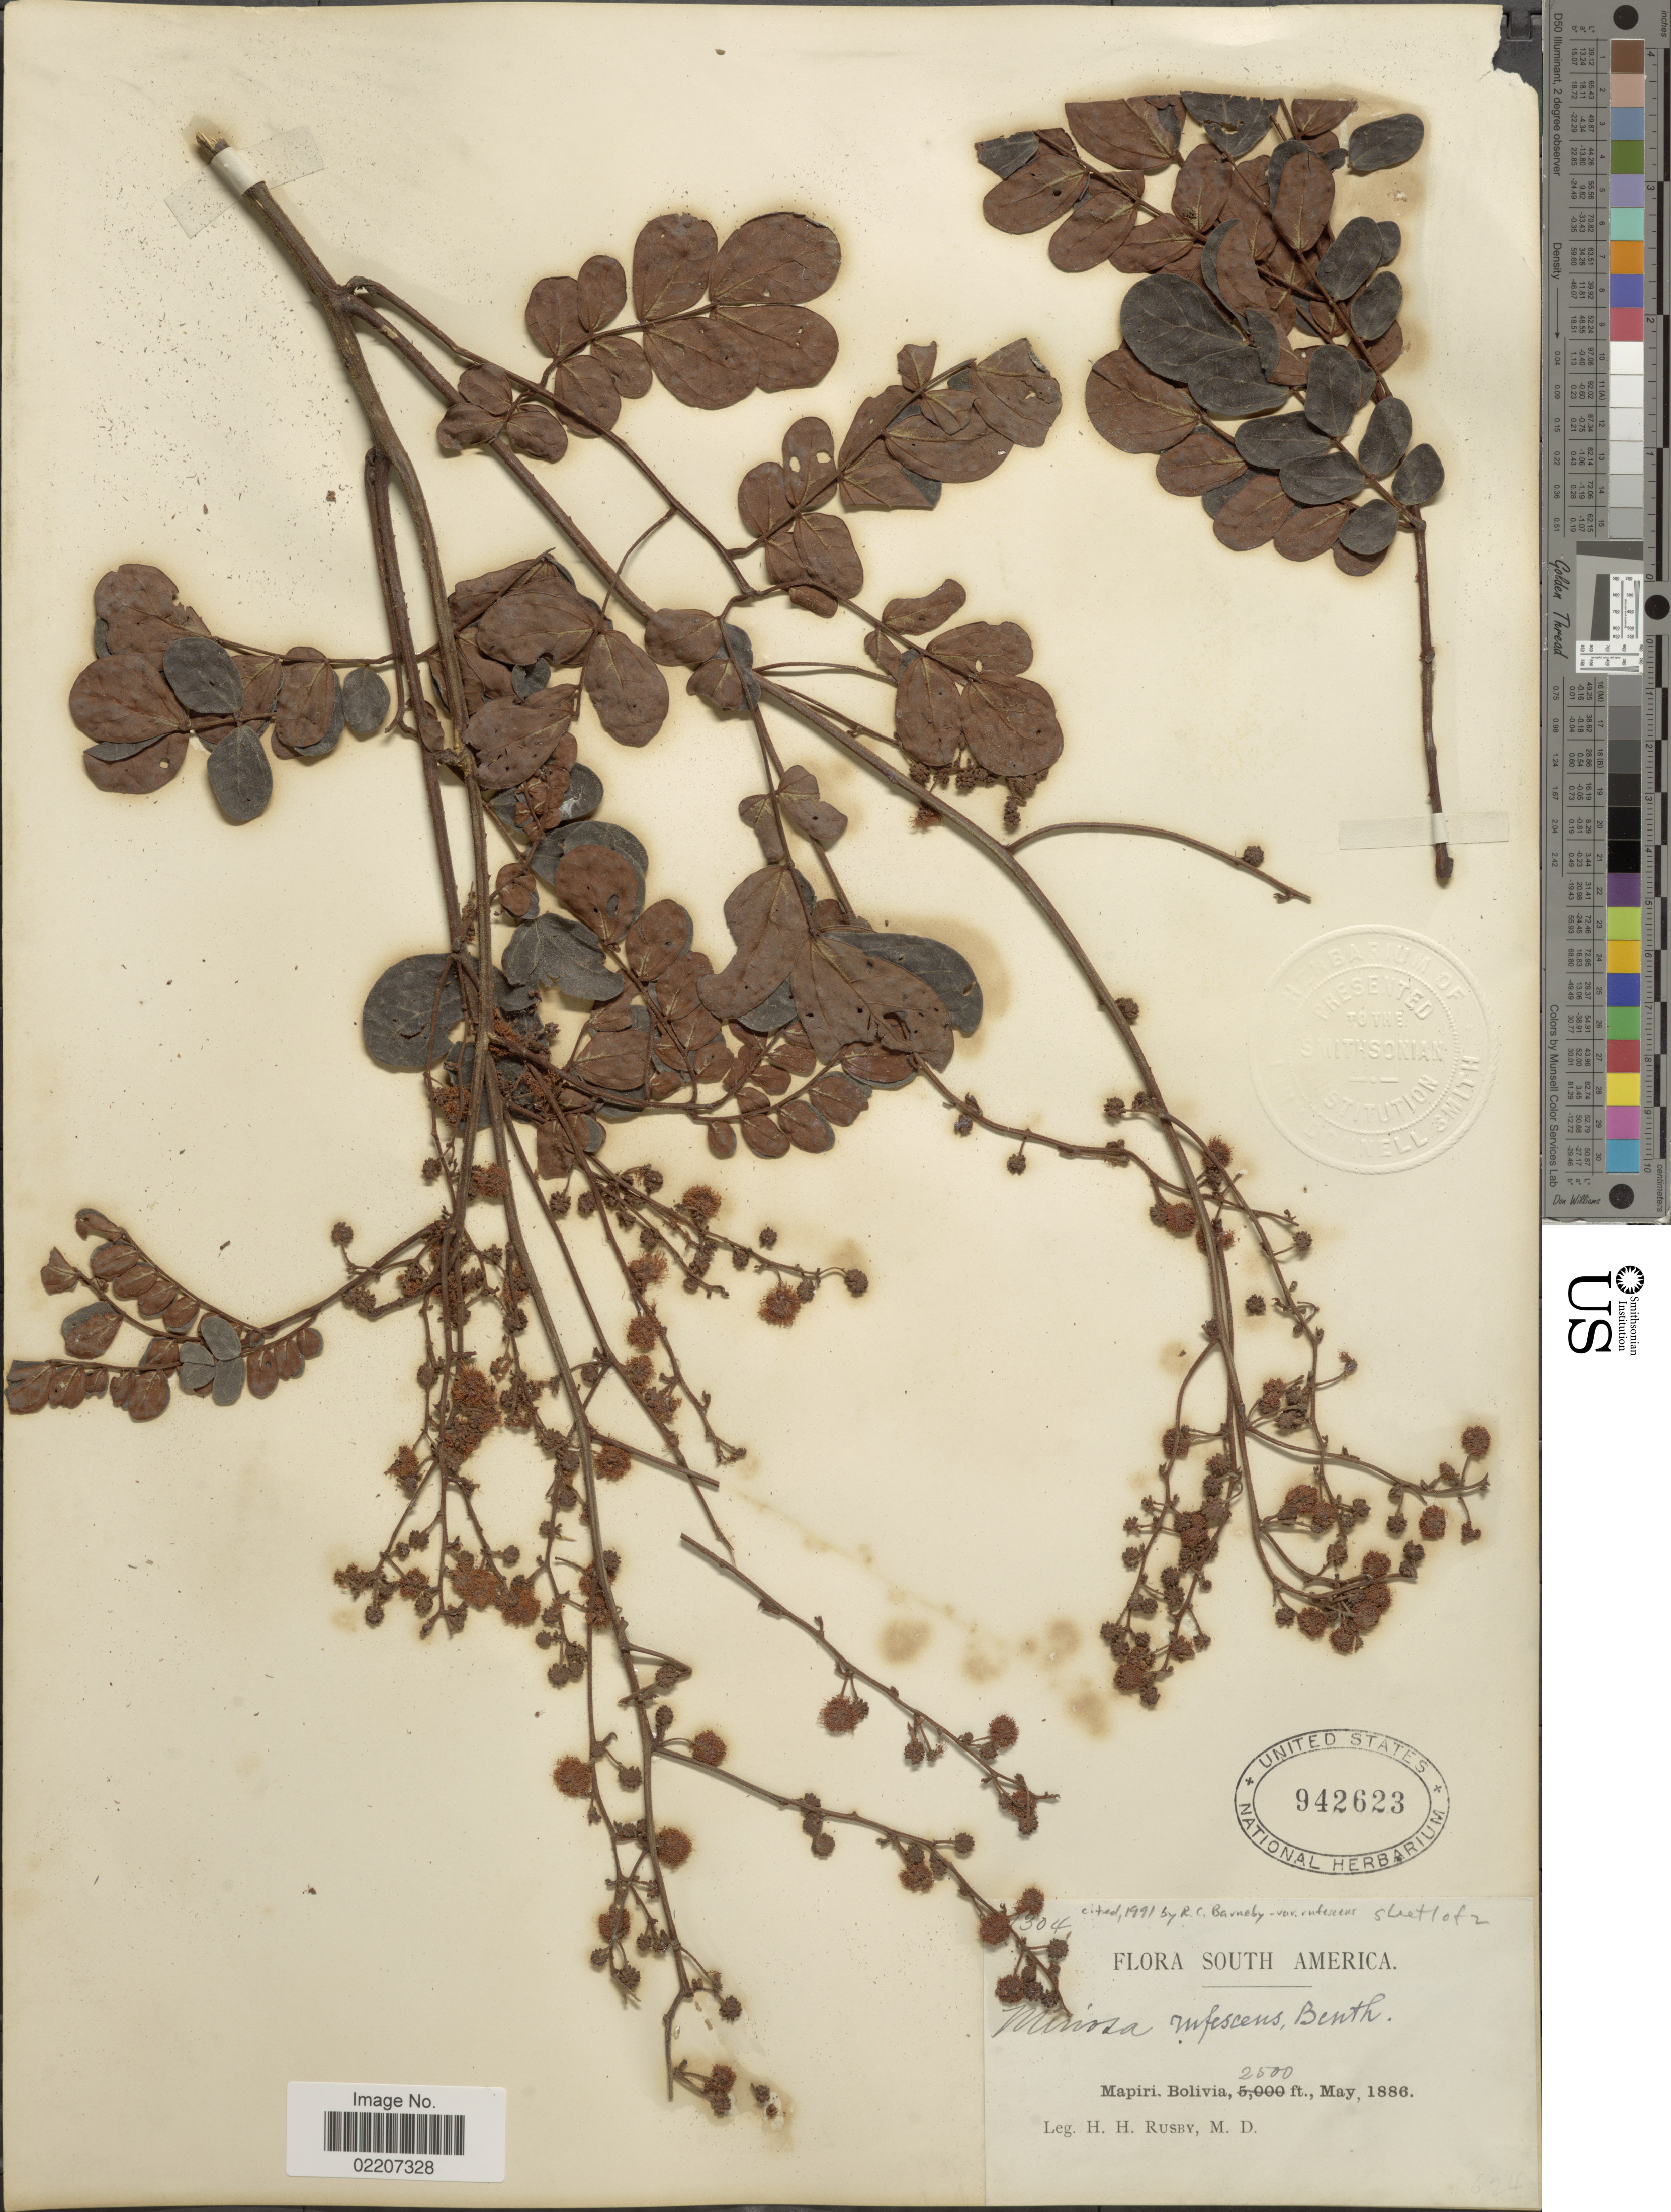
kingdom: Plantae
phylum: Tracheophyta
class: Magnoliopsida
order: Fabales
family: Fabaceae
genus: Mimosa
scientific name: Mimosa rufescens var. rufescens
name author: Benth.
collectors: H. H. Rusby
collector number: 1304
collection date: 1886-05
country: Bolivia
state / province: La Páz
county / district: Larecaja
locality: Mapiri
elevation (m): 762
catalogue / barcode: US 942623